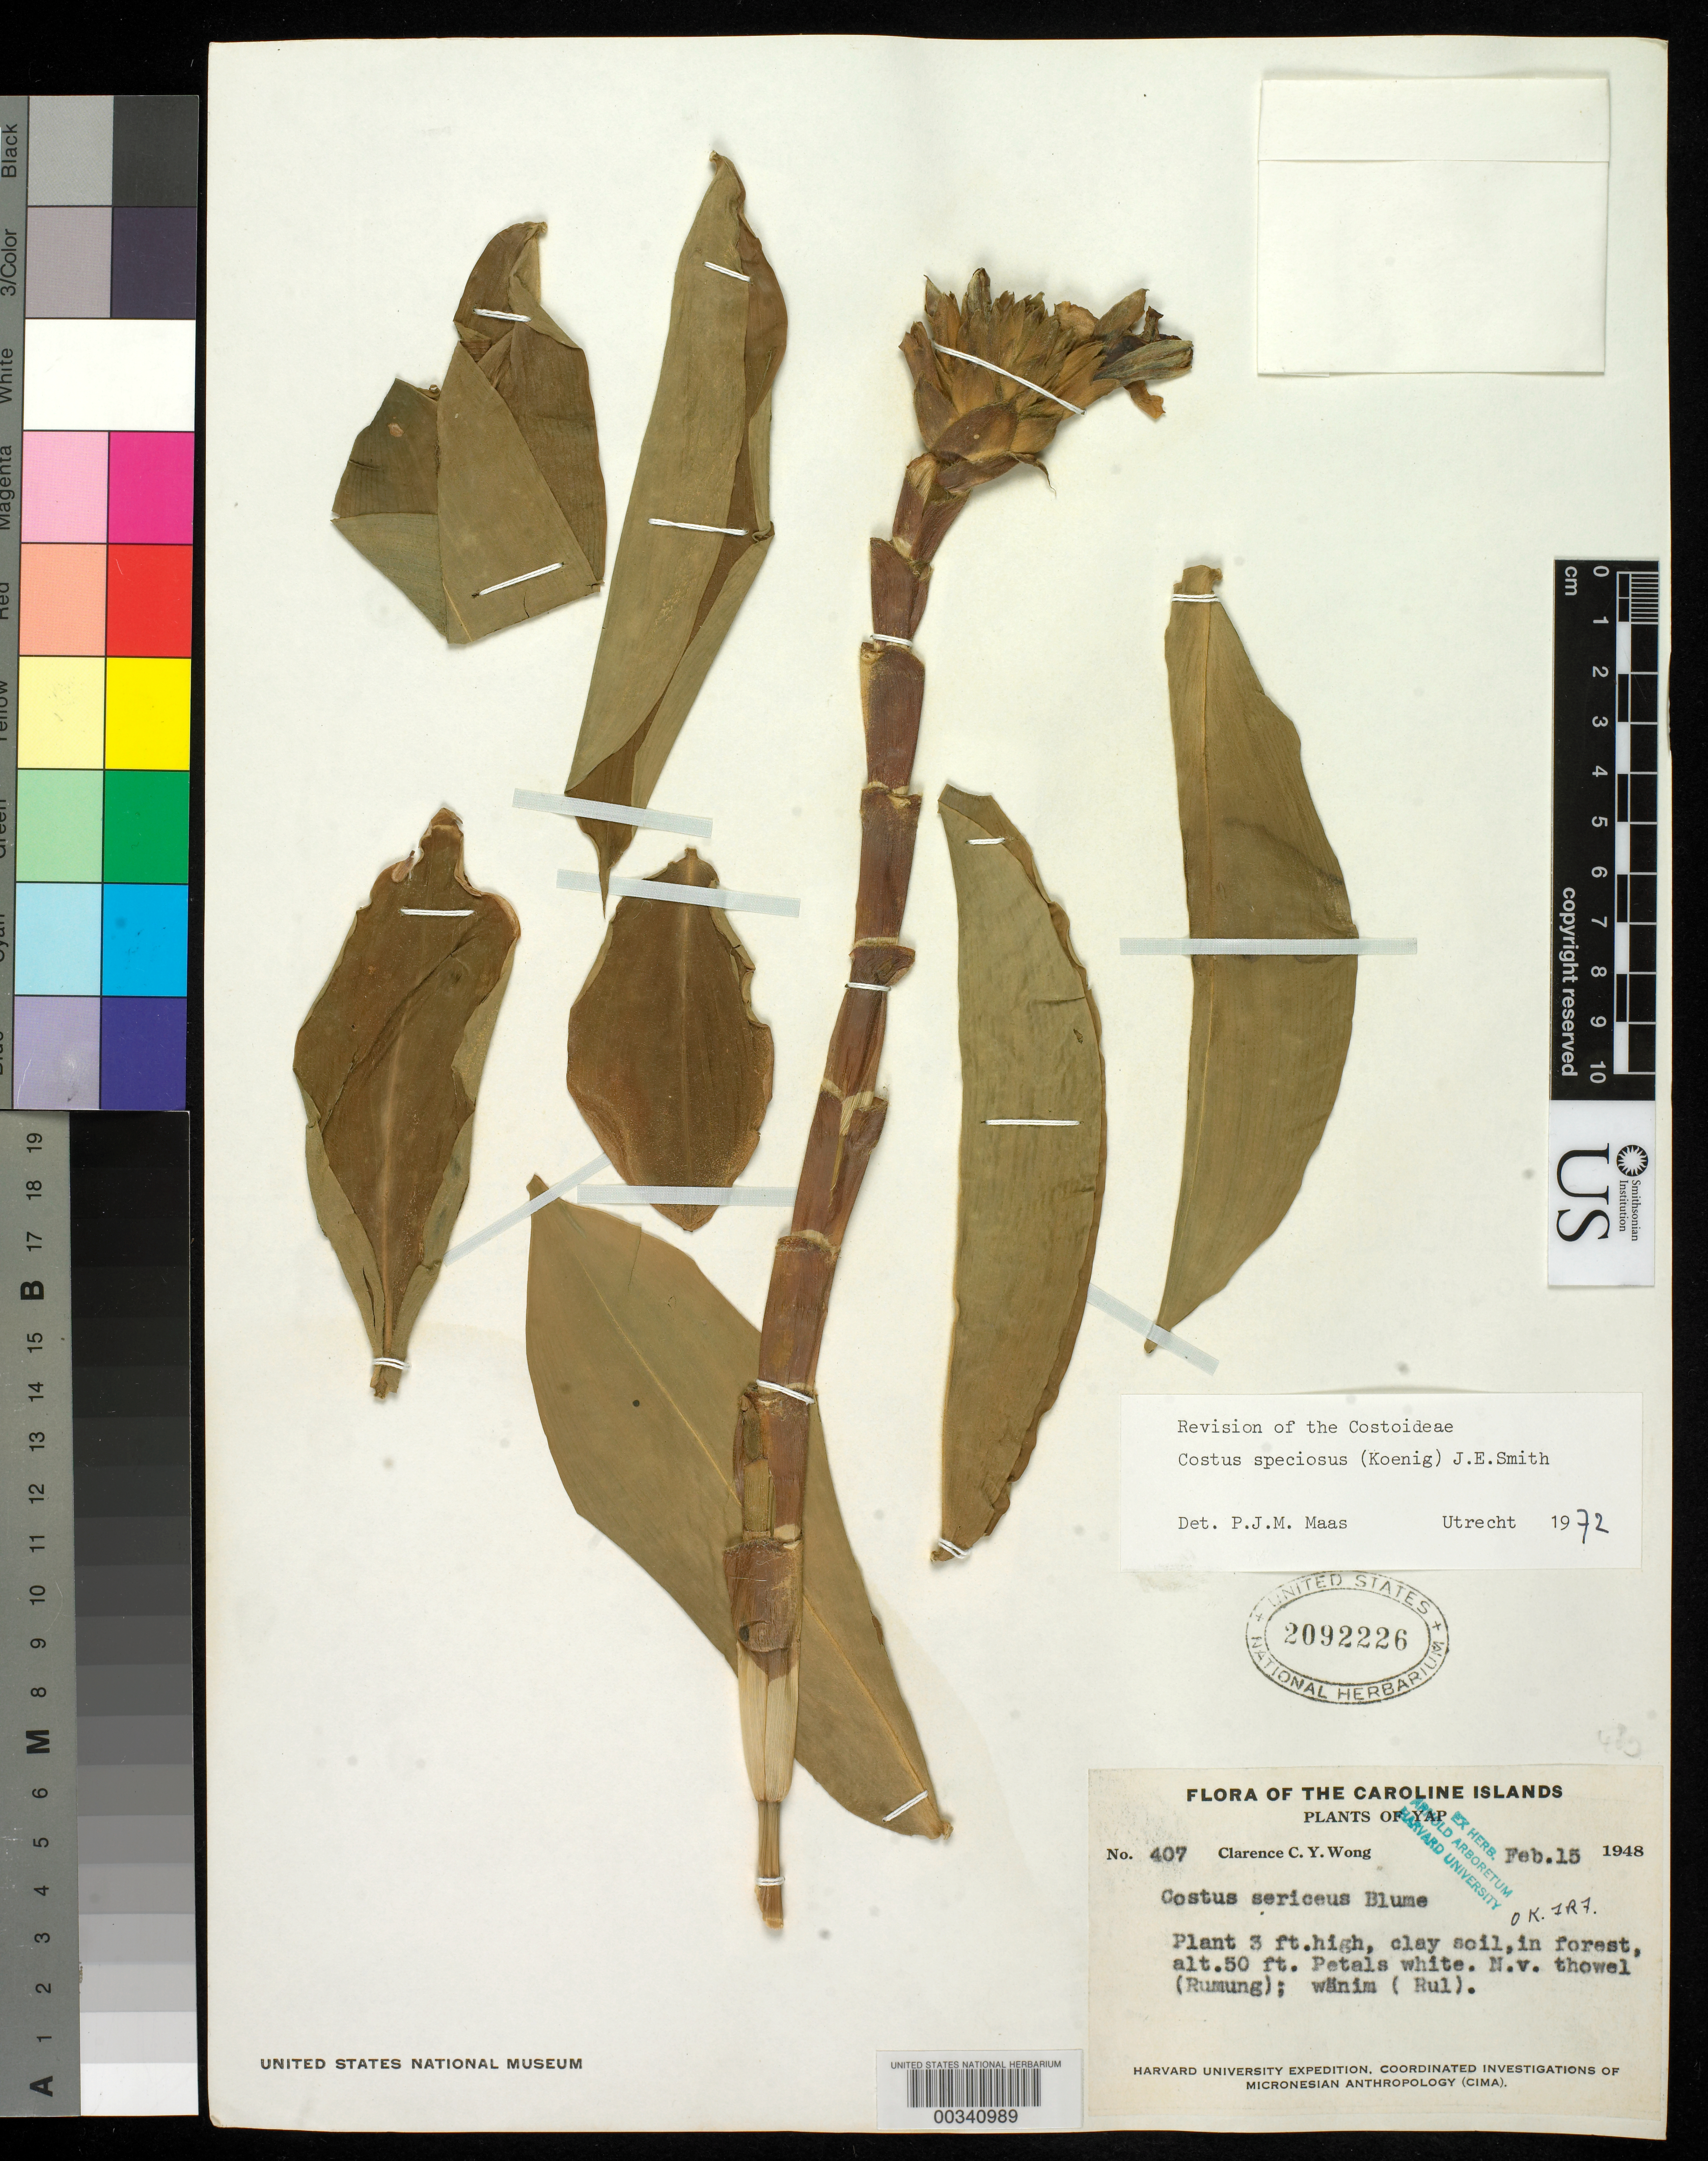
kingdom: Plantae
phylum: Tracheophyta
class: Liliopsida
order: Zingiberales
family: Costaceae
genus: Hellenia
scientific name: Hellenia speciosa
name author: (J. Koenig) S.R. Dutta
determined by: Wagner, W. L., (BOT), Smithsonian Institution - National Museum of Natural History (UNITED STATES)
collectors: C. Y. C. Wong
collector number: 407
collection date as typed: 15 Feb 1948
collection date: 1948-02-15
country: Micronesia, Federated States of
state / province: Yap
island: Yap Is.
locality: Plants of yap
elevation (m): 15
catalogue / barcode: US 2092226